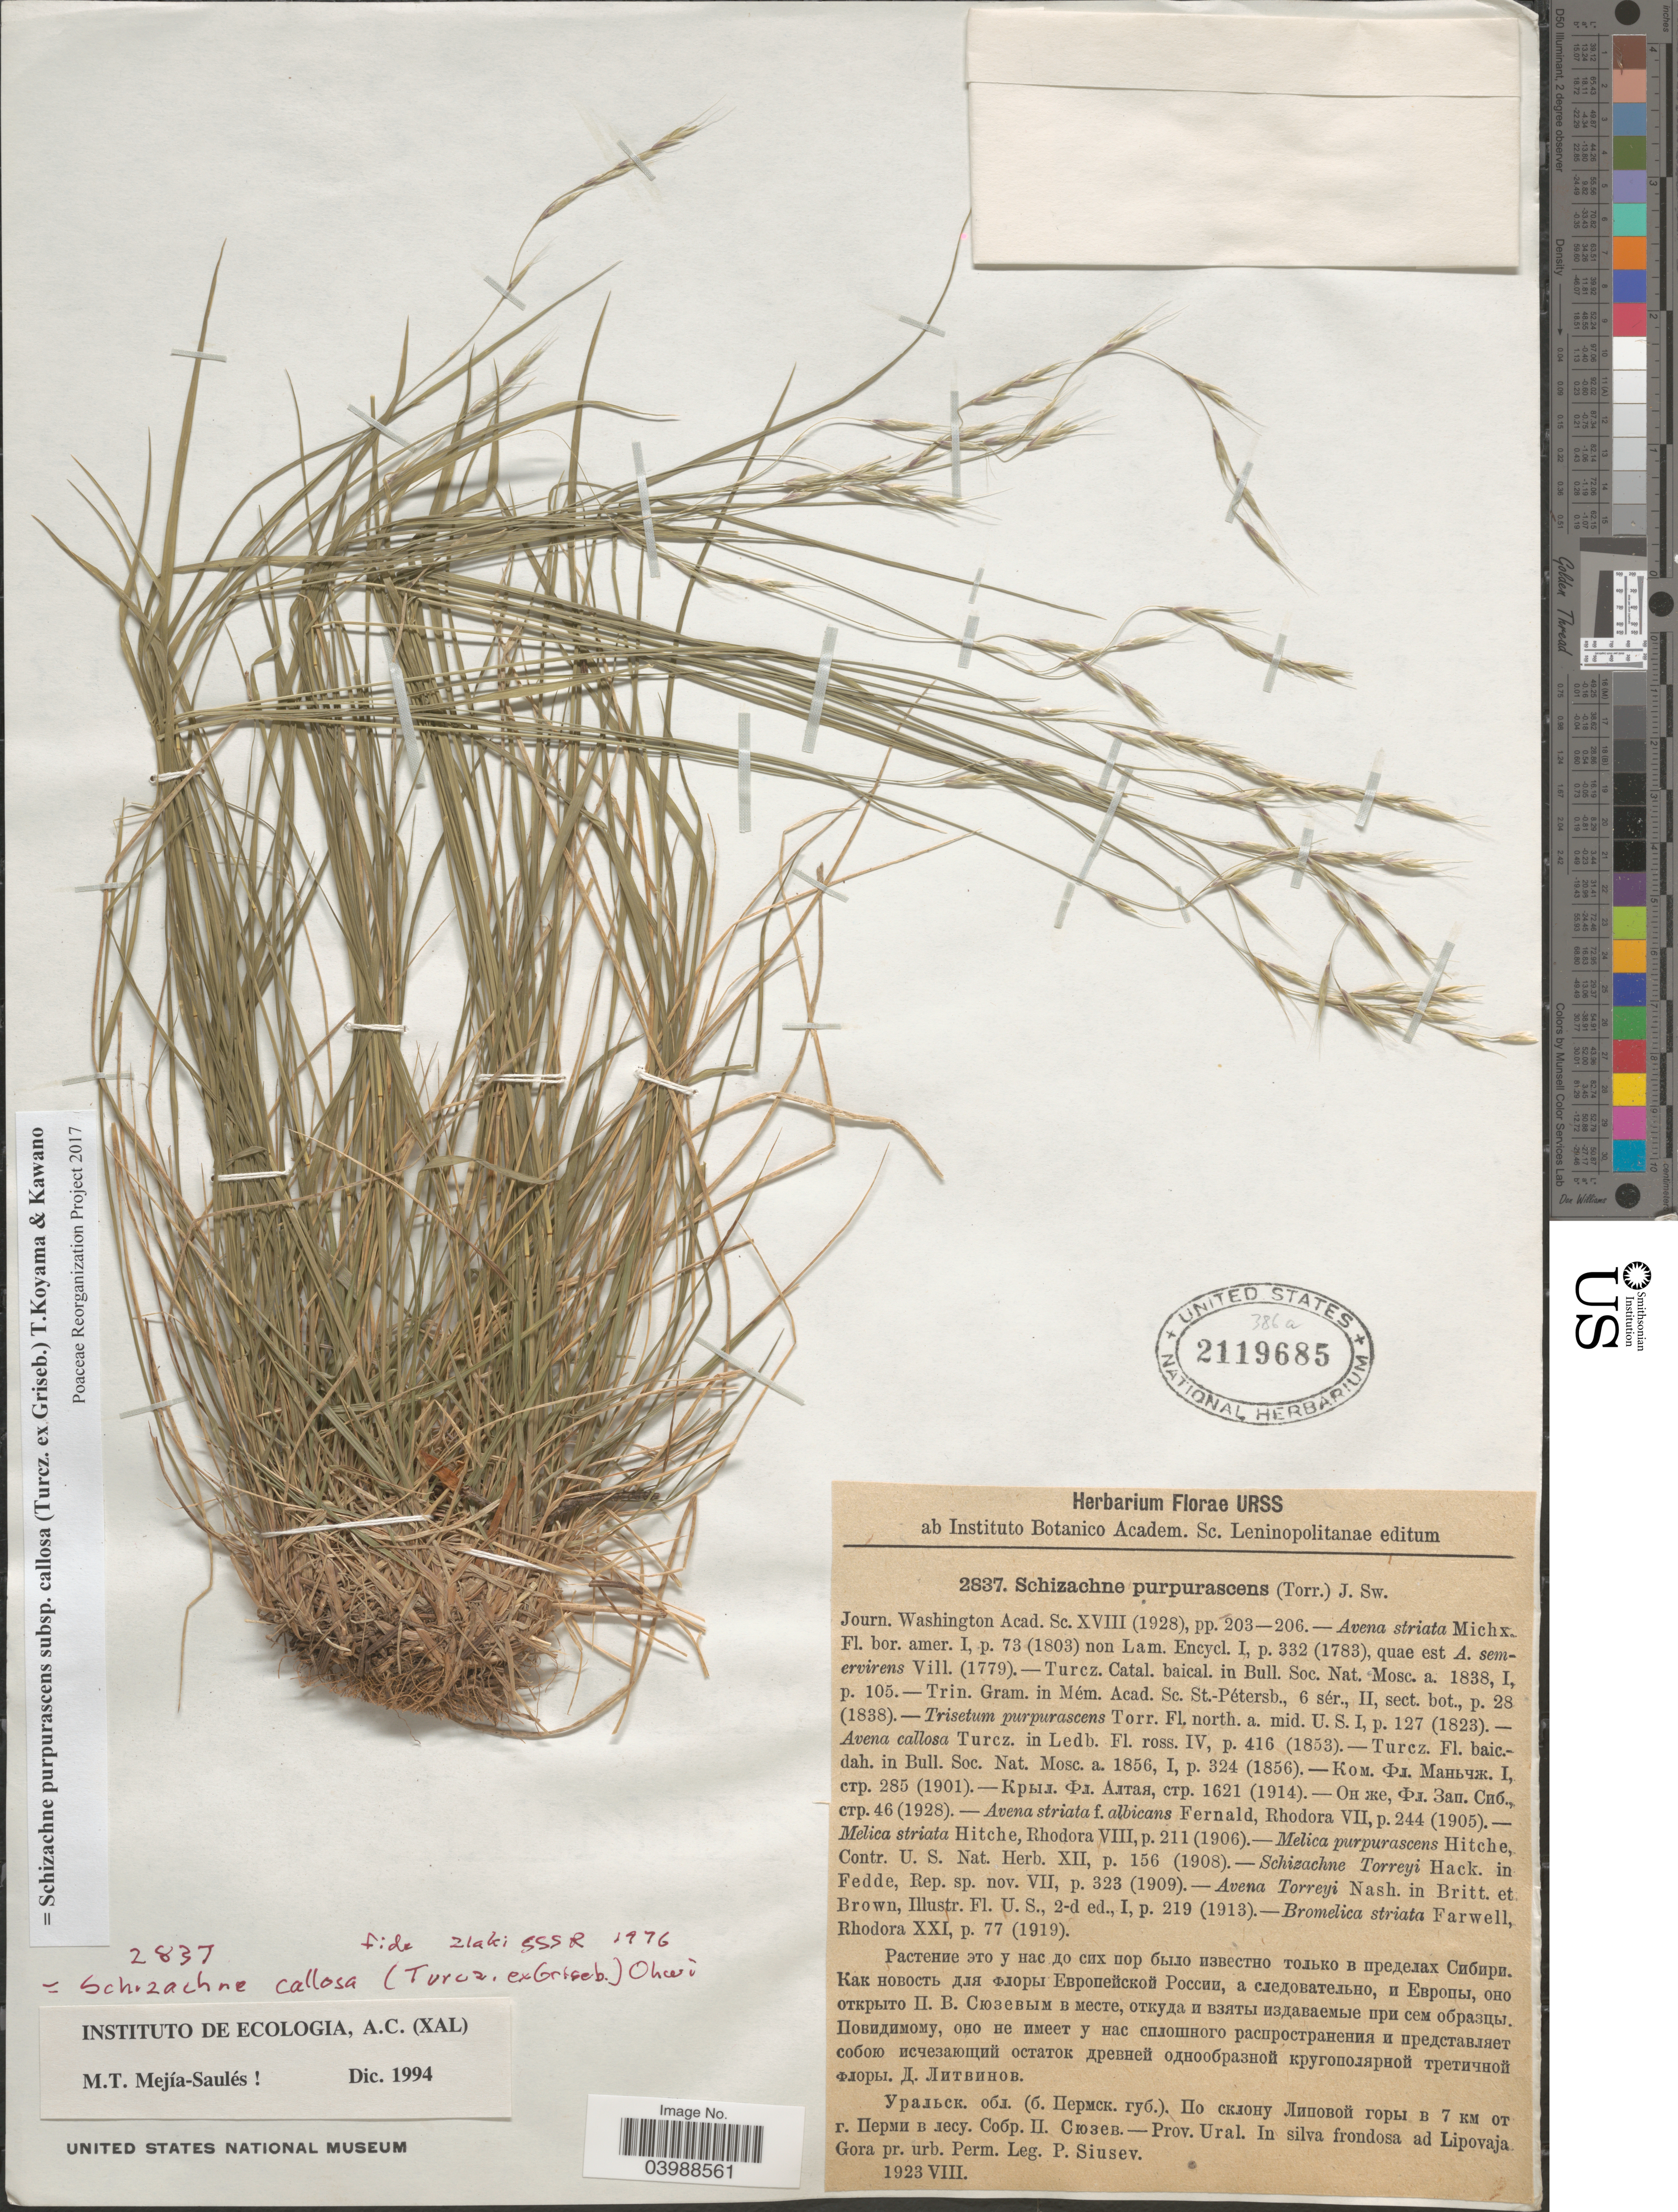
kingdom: Plantae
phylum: Tracheophyta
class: Liliopsida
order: Poales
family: Poaceae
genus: Schizachne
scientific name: Schizachne purpurascens subsp. callosa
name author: (Turcz. ex Griseb.) T. Koyama & Kawano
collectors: P. Siusev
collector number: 2837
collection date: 1923-08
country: Russian Federation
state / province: Perm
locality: Prov. Ural. In silva frondosa ad Lipovaja Gora pr. urb. Perm.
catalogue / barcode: US 2119685